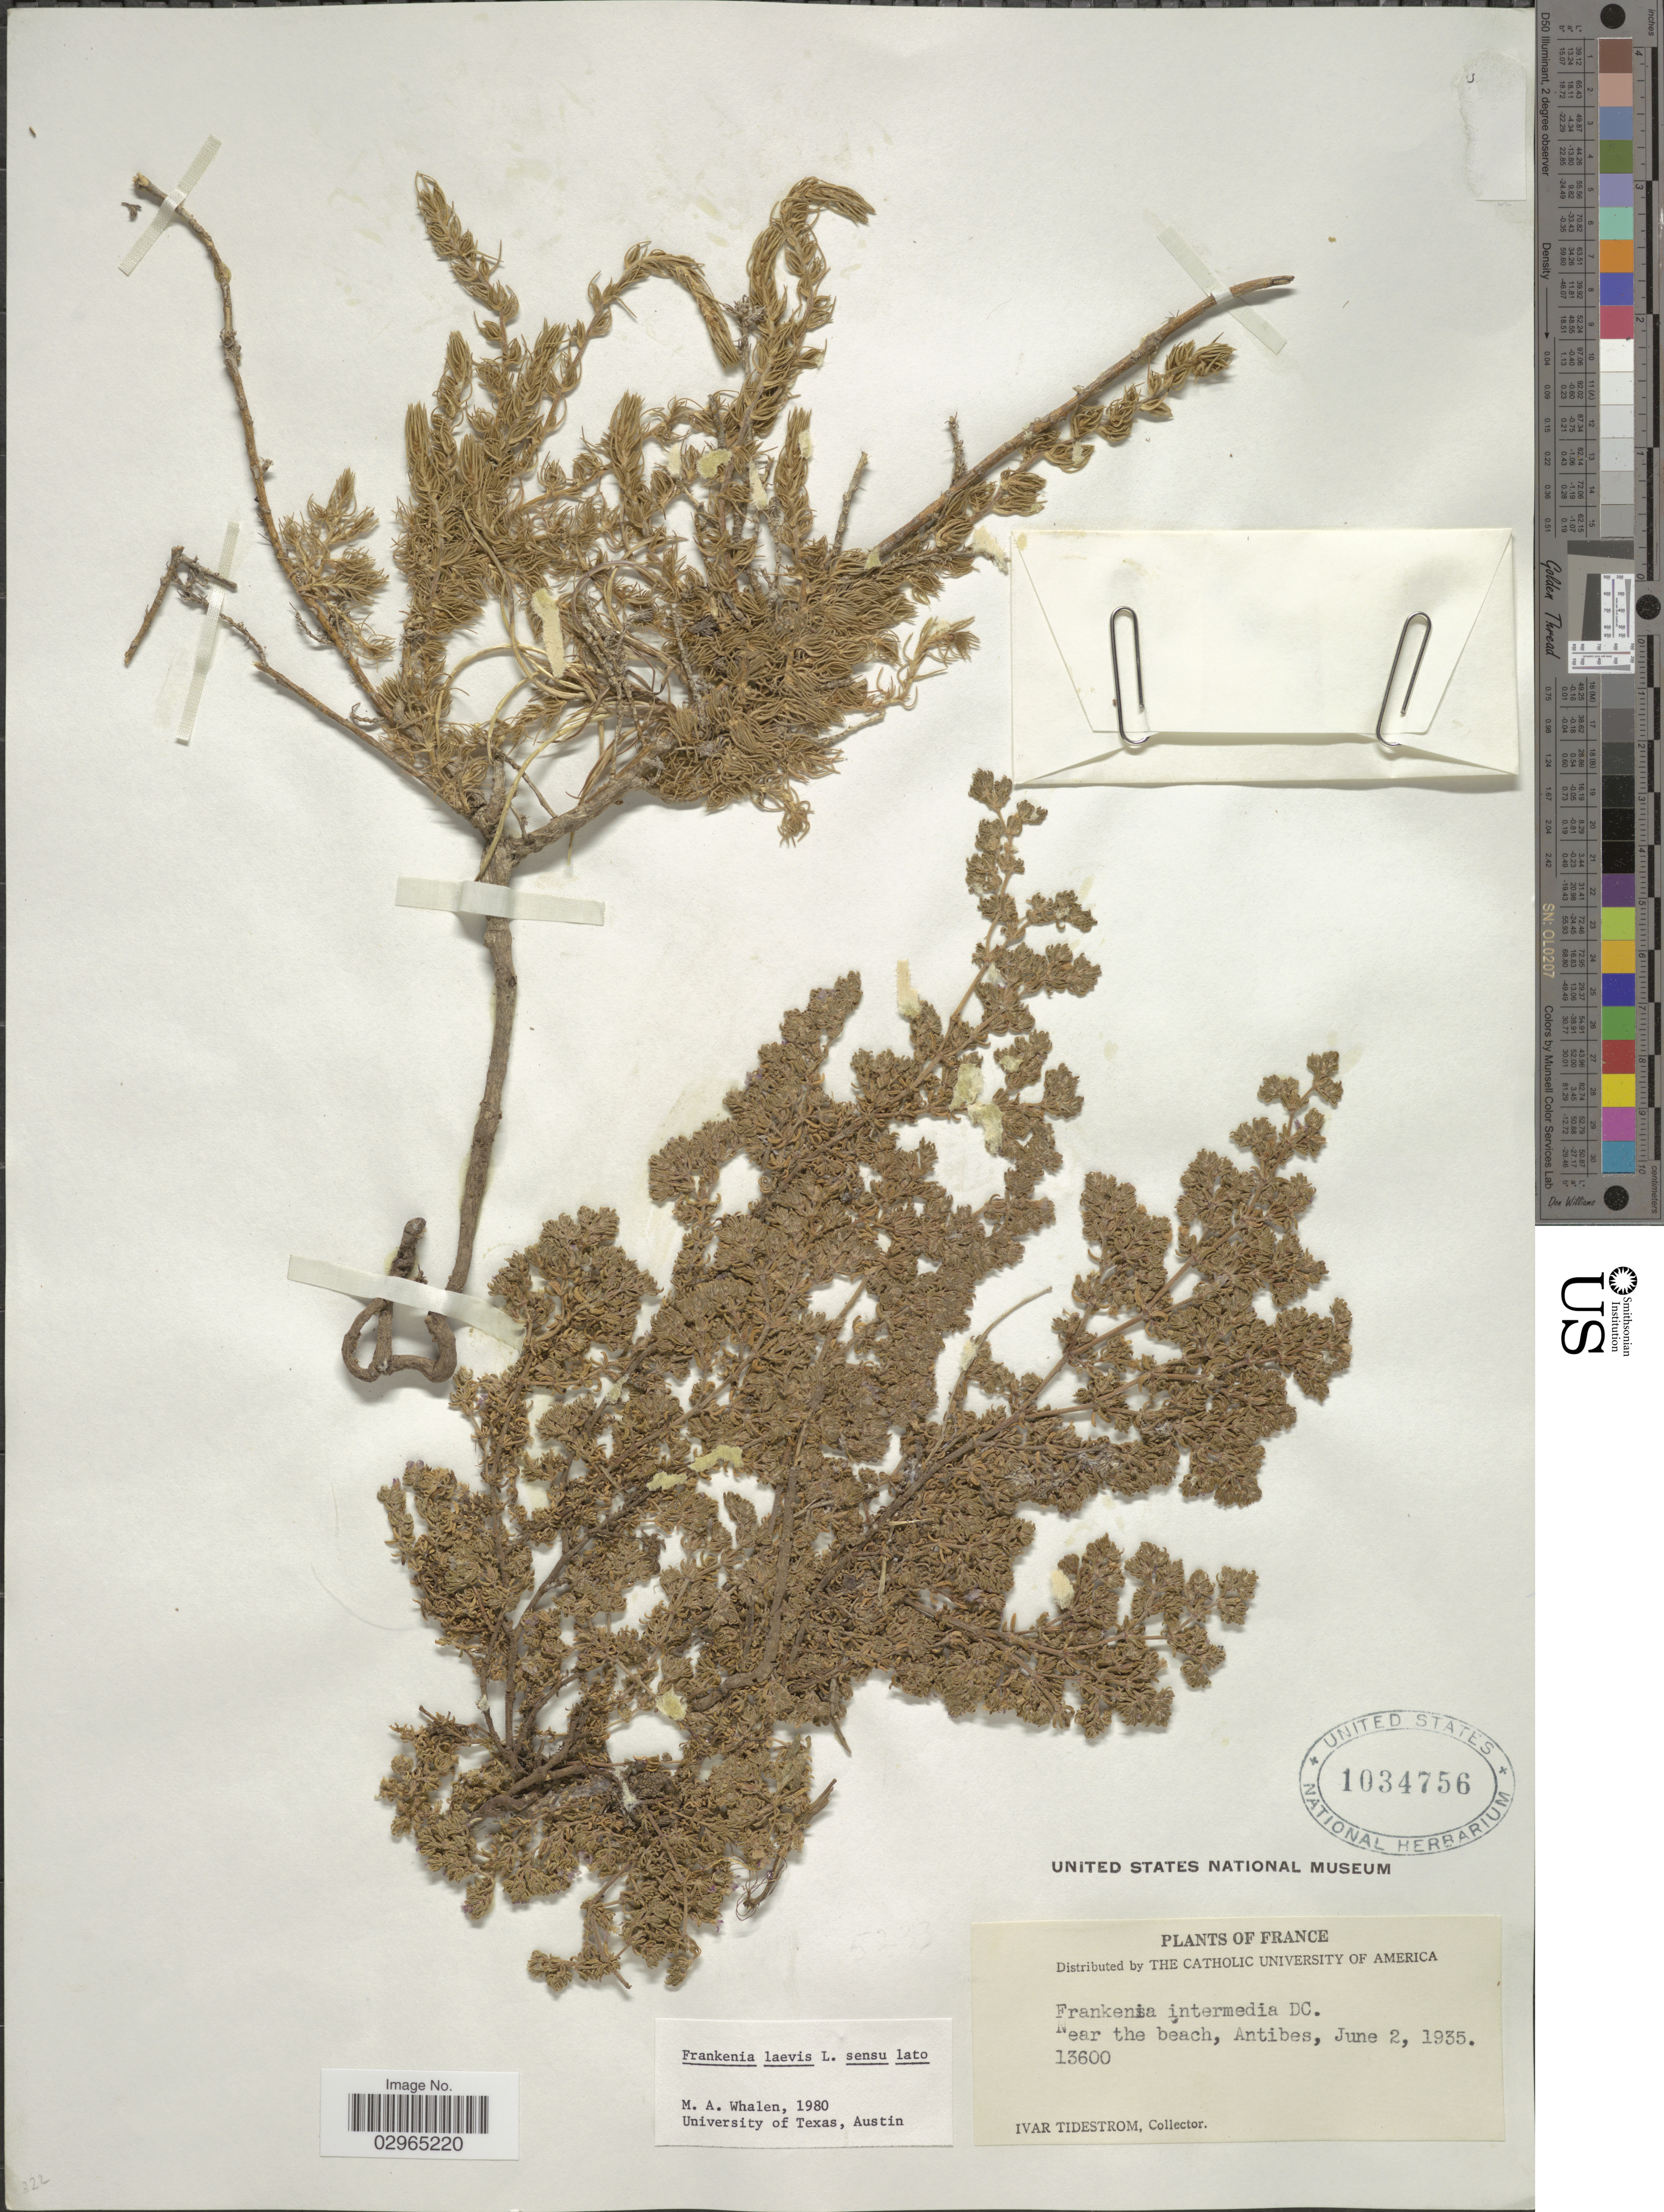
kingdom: Plantae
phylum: Tracheophyta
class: Magnoliopsida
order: Caryophyllales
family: Frankeniaceae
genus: Frankenia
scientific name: Frankenia laevis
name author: L.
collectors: I. F. Tidestrom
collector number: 13600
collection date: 1935-06-02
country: France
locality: Near the beach, Antibes.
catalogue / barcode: US 1034756